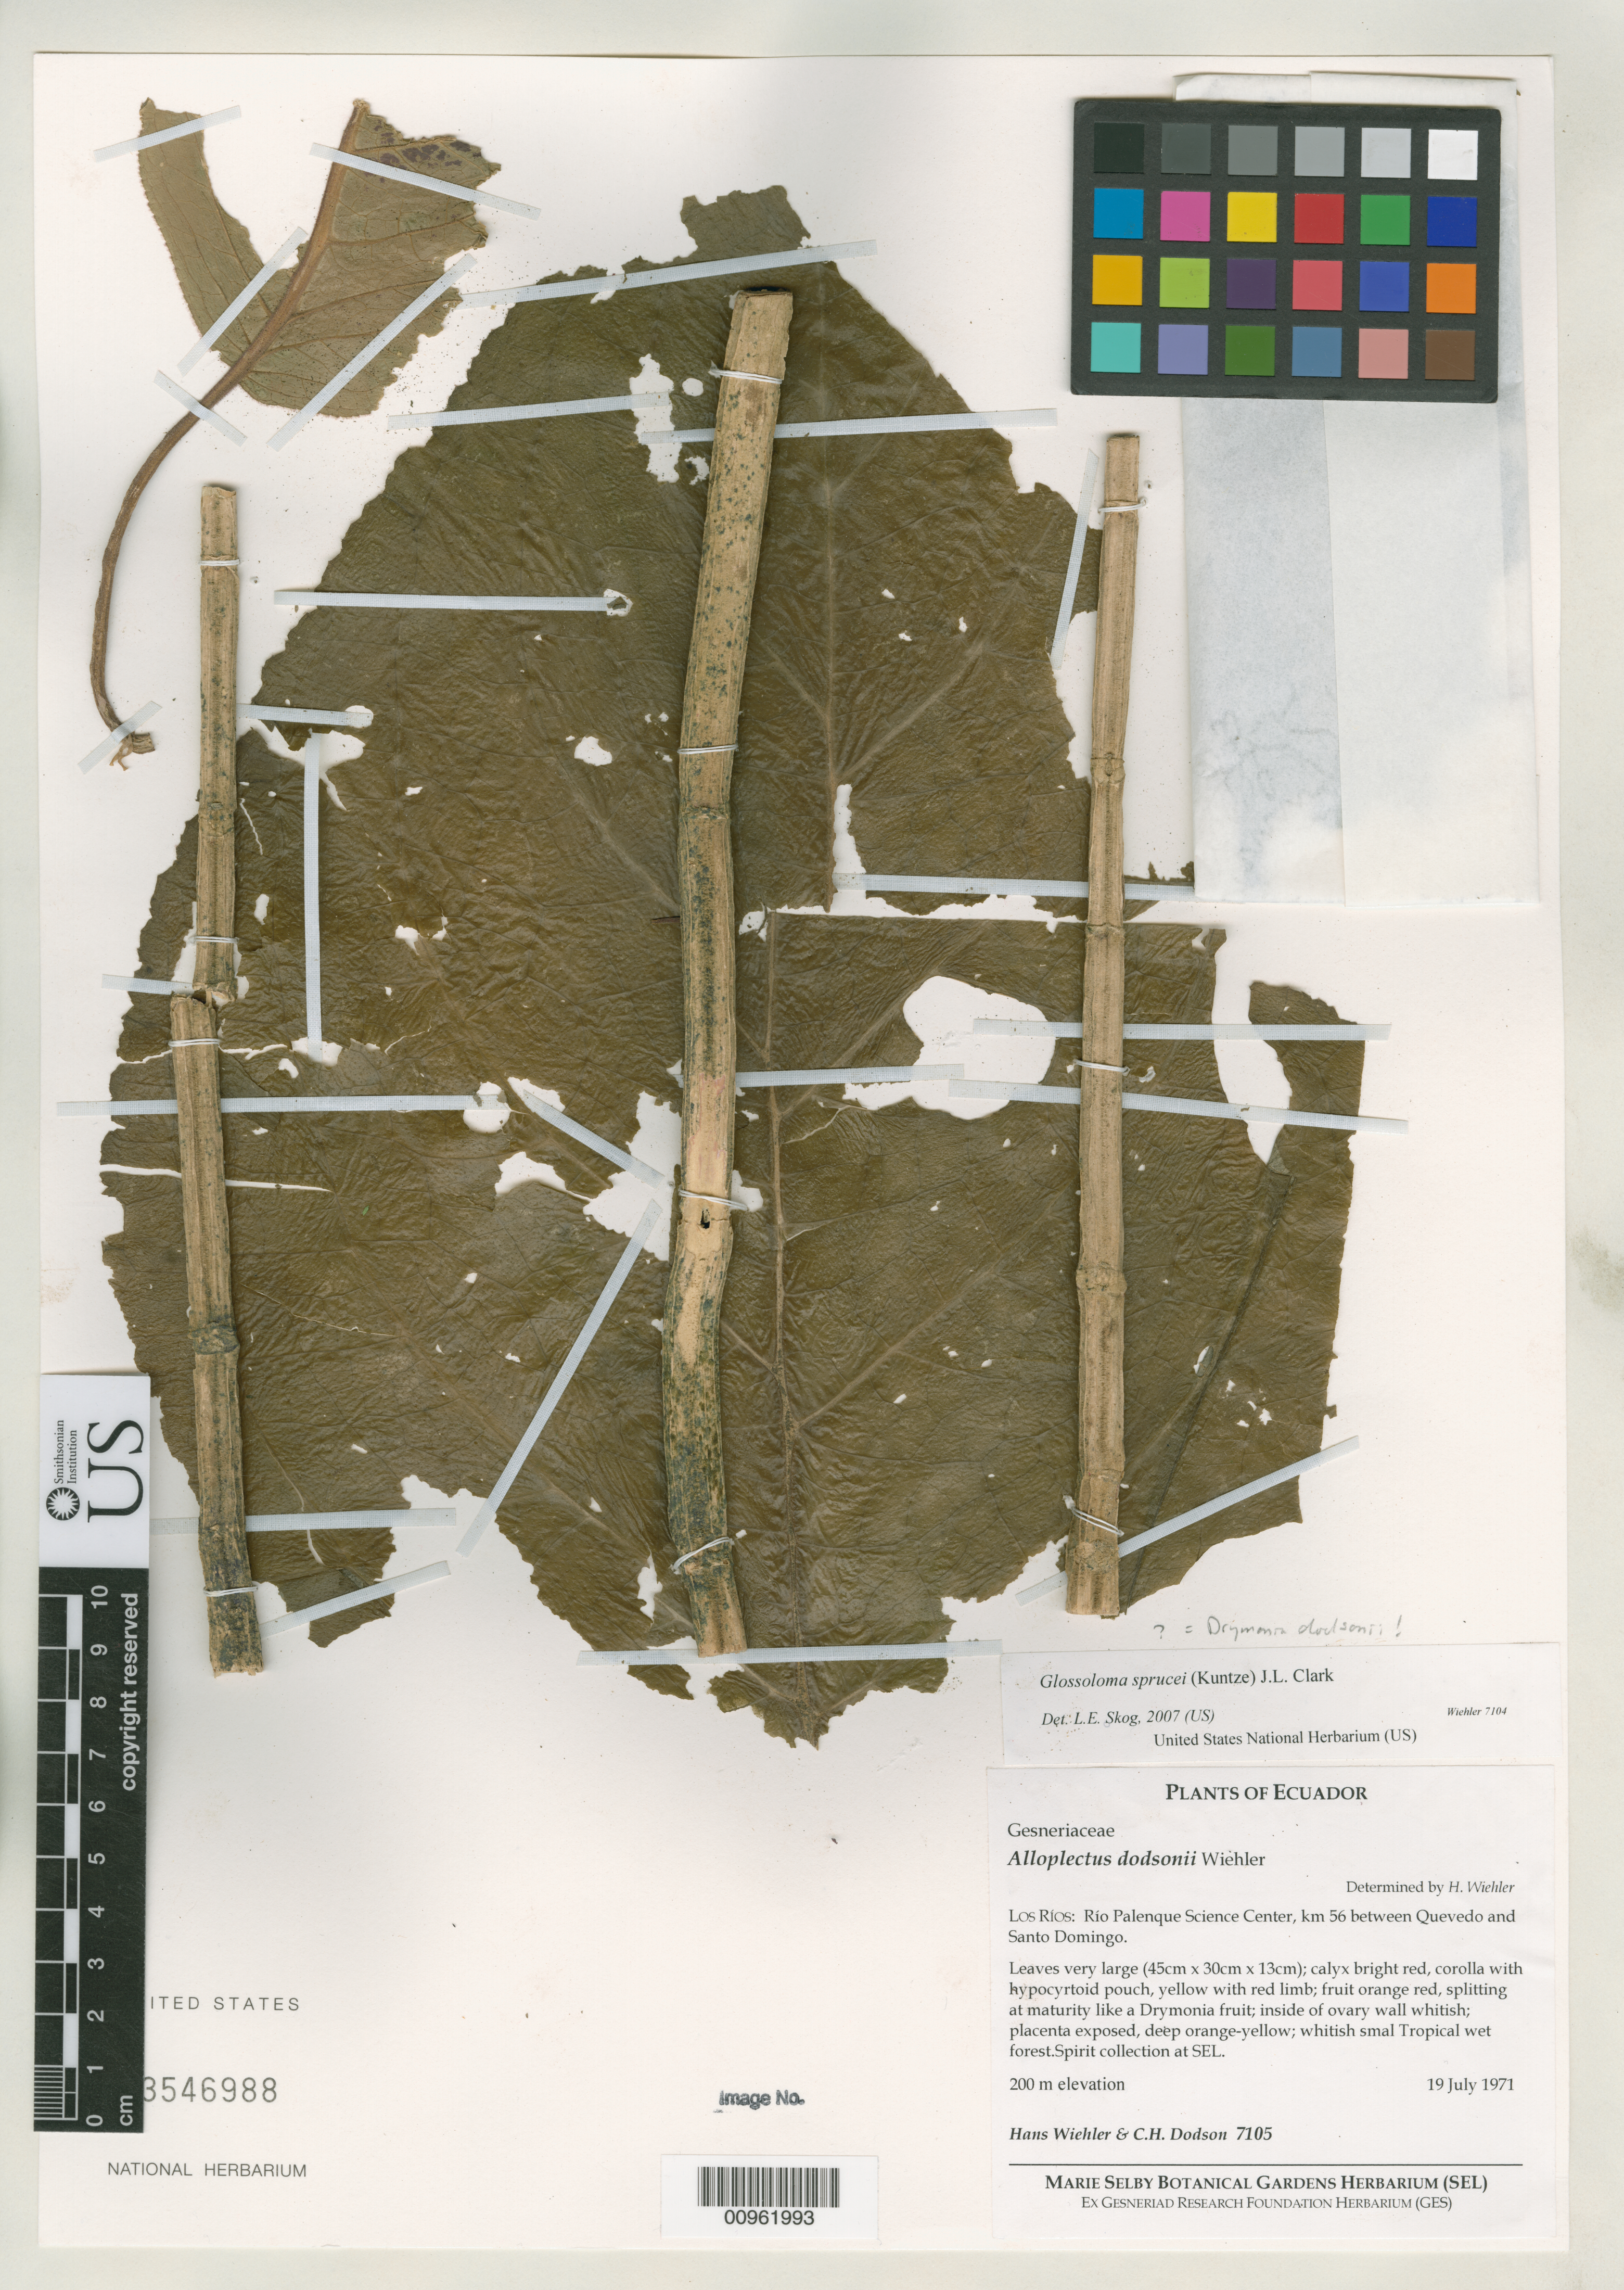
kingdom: Plantae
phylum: Tracheophyta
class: Magnoliopsida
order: Lamiales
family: Gesneriaceae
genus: Alloplectus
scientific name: Alloplectus dodsonii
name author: Wiehler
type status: Isotype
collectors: H. J. Wiehler & C. H. Dodson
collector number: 7105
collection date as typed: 19 Jul 1971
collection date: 1971-07-19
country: Ecuador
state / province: Los Ríos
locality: Los Ríos: Rio Palenque Science Center, km 56 between Quevedo and Santo Domingo.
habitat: Tropical wet forest.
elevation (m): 200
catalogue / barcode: US 3546988